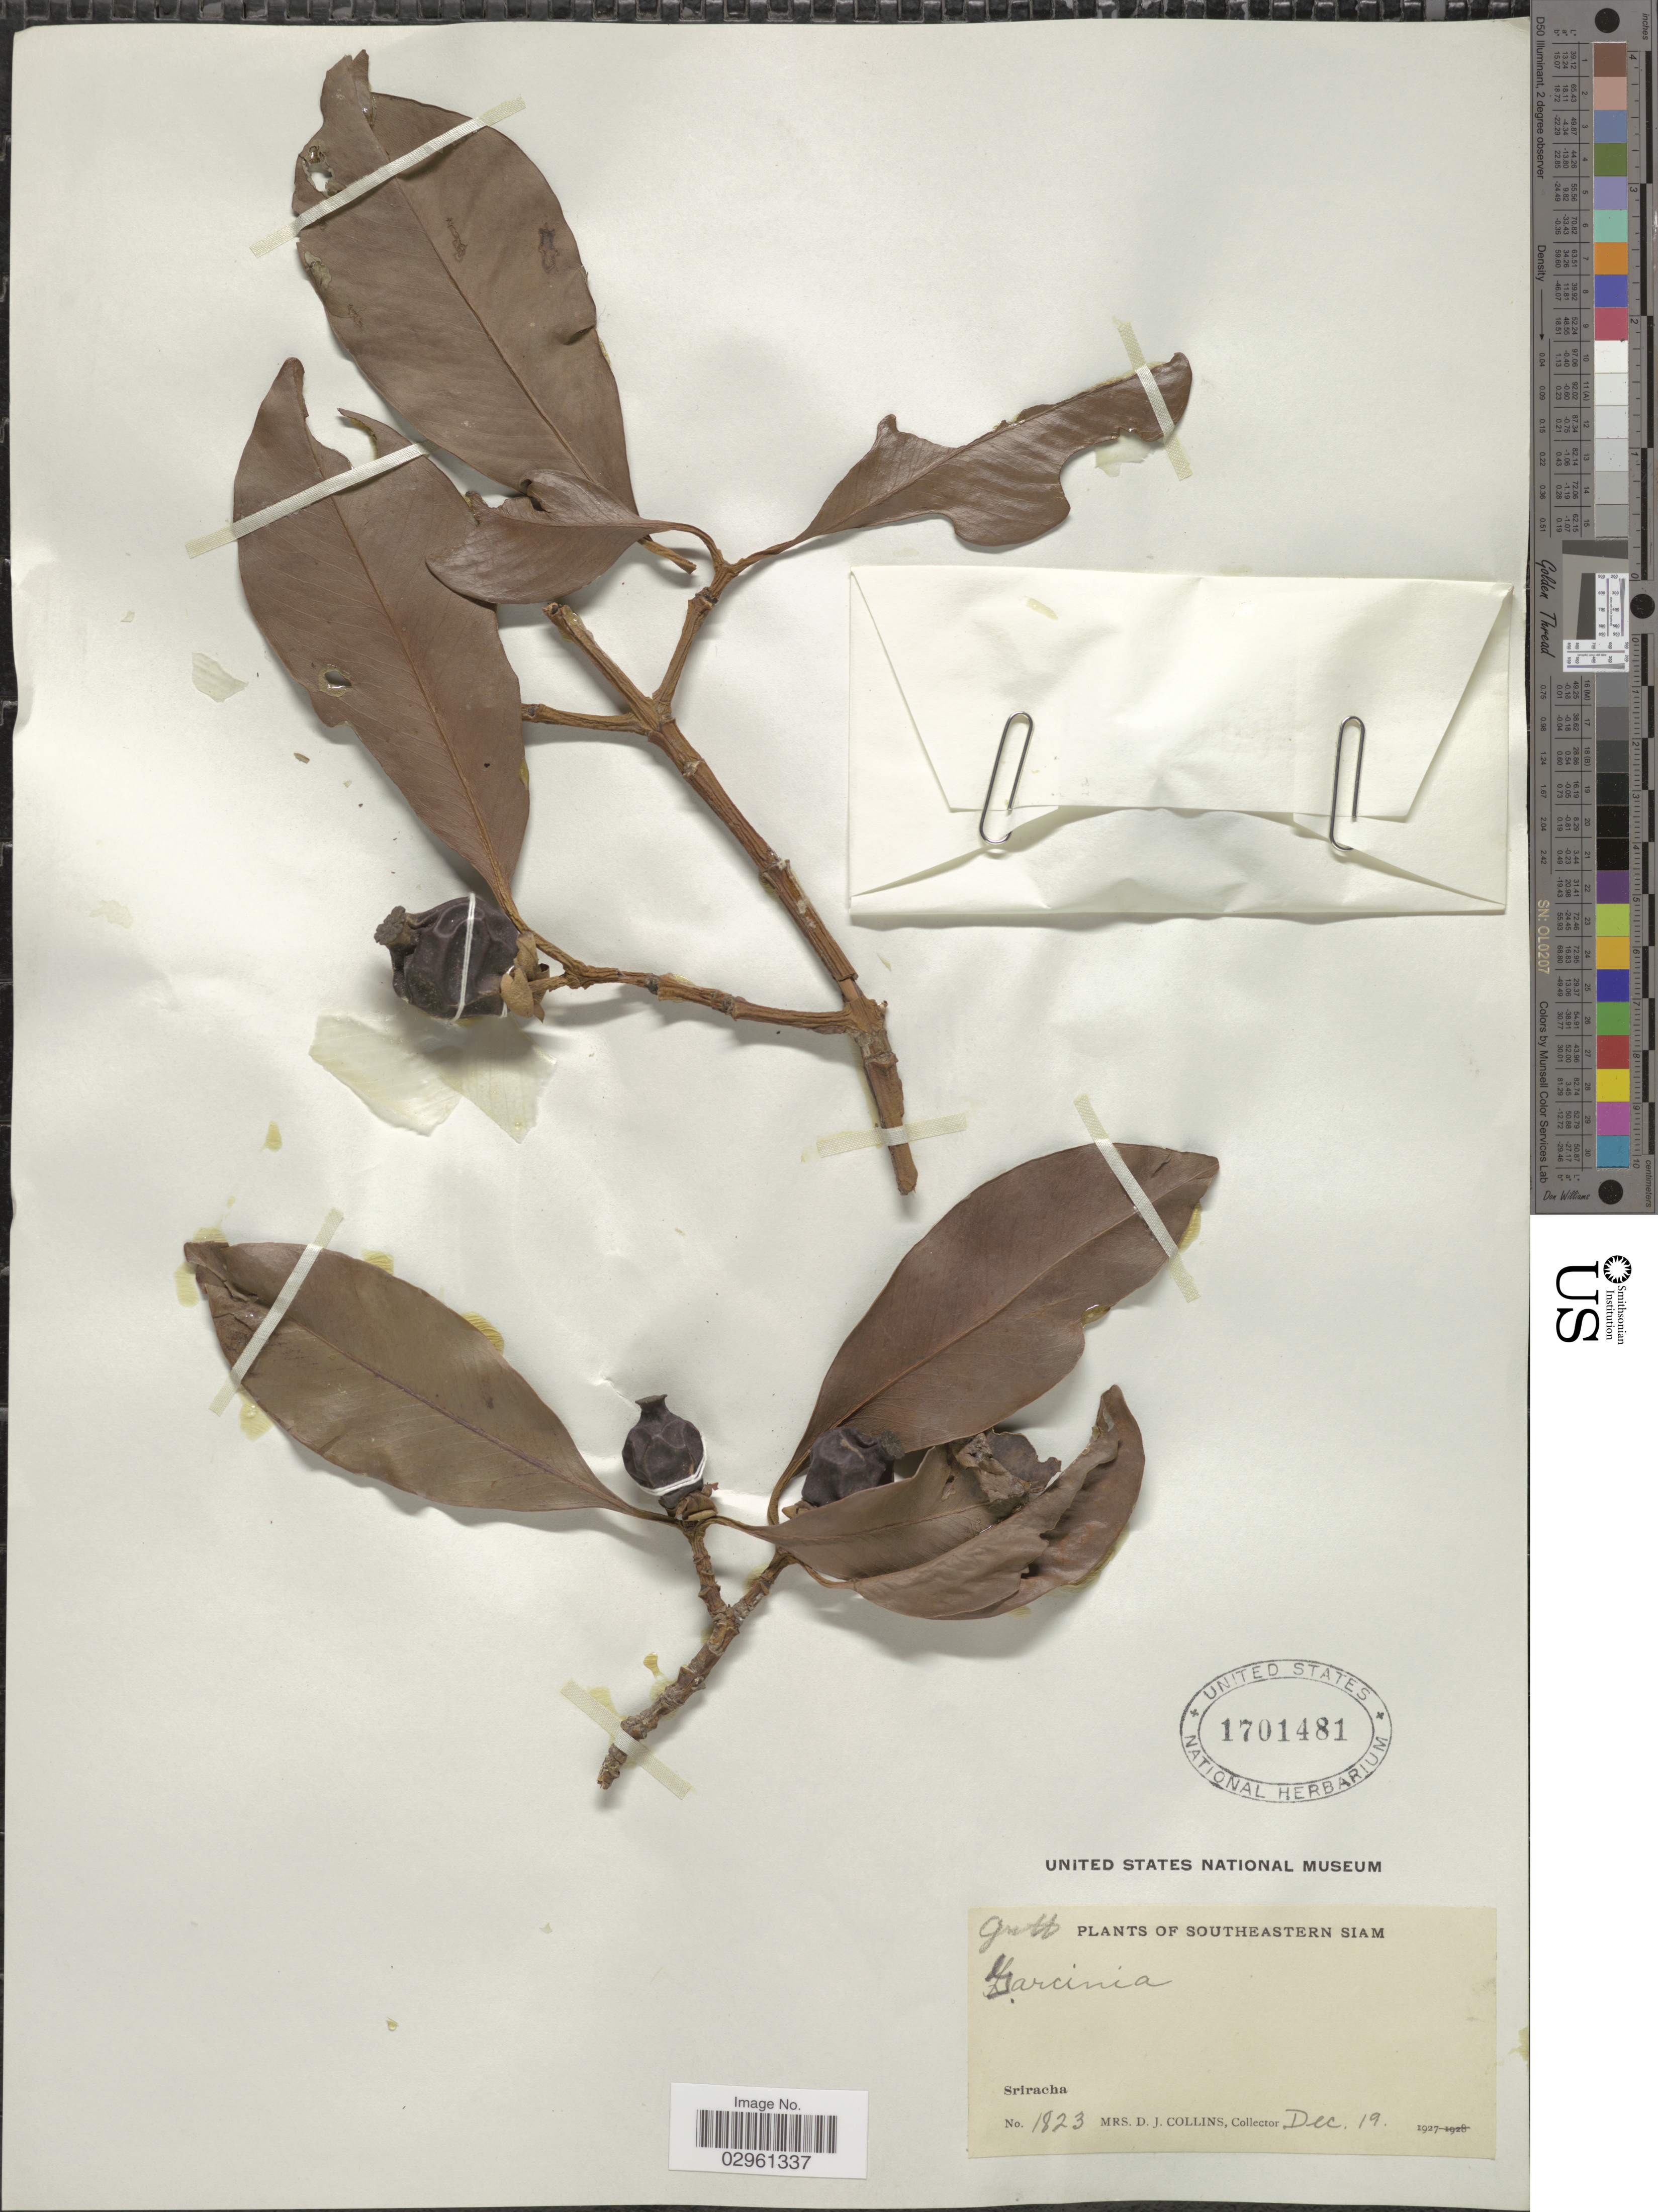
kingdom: Plantae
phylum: Tracheophyta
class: Magnoliopsida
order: Malpighiales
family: Clusiaceae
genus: Garcinia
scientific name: Garcinia sp.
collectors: Mrs. D. J. Collins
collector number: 1823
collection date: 1927-12-19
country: Thailand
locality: Southeastern Siam. Sriracha.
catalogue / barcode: US 1701481